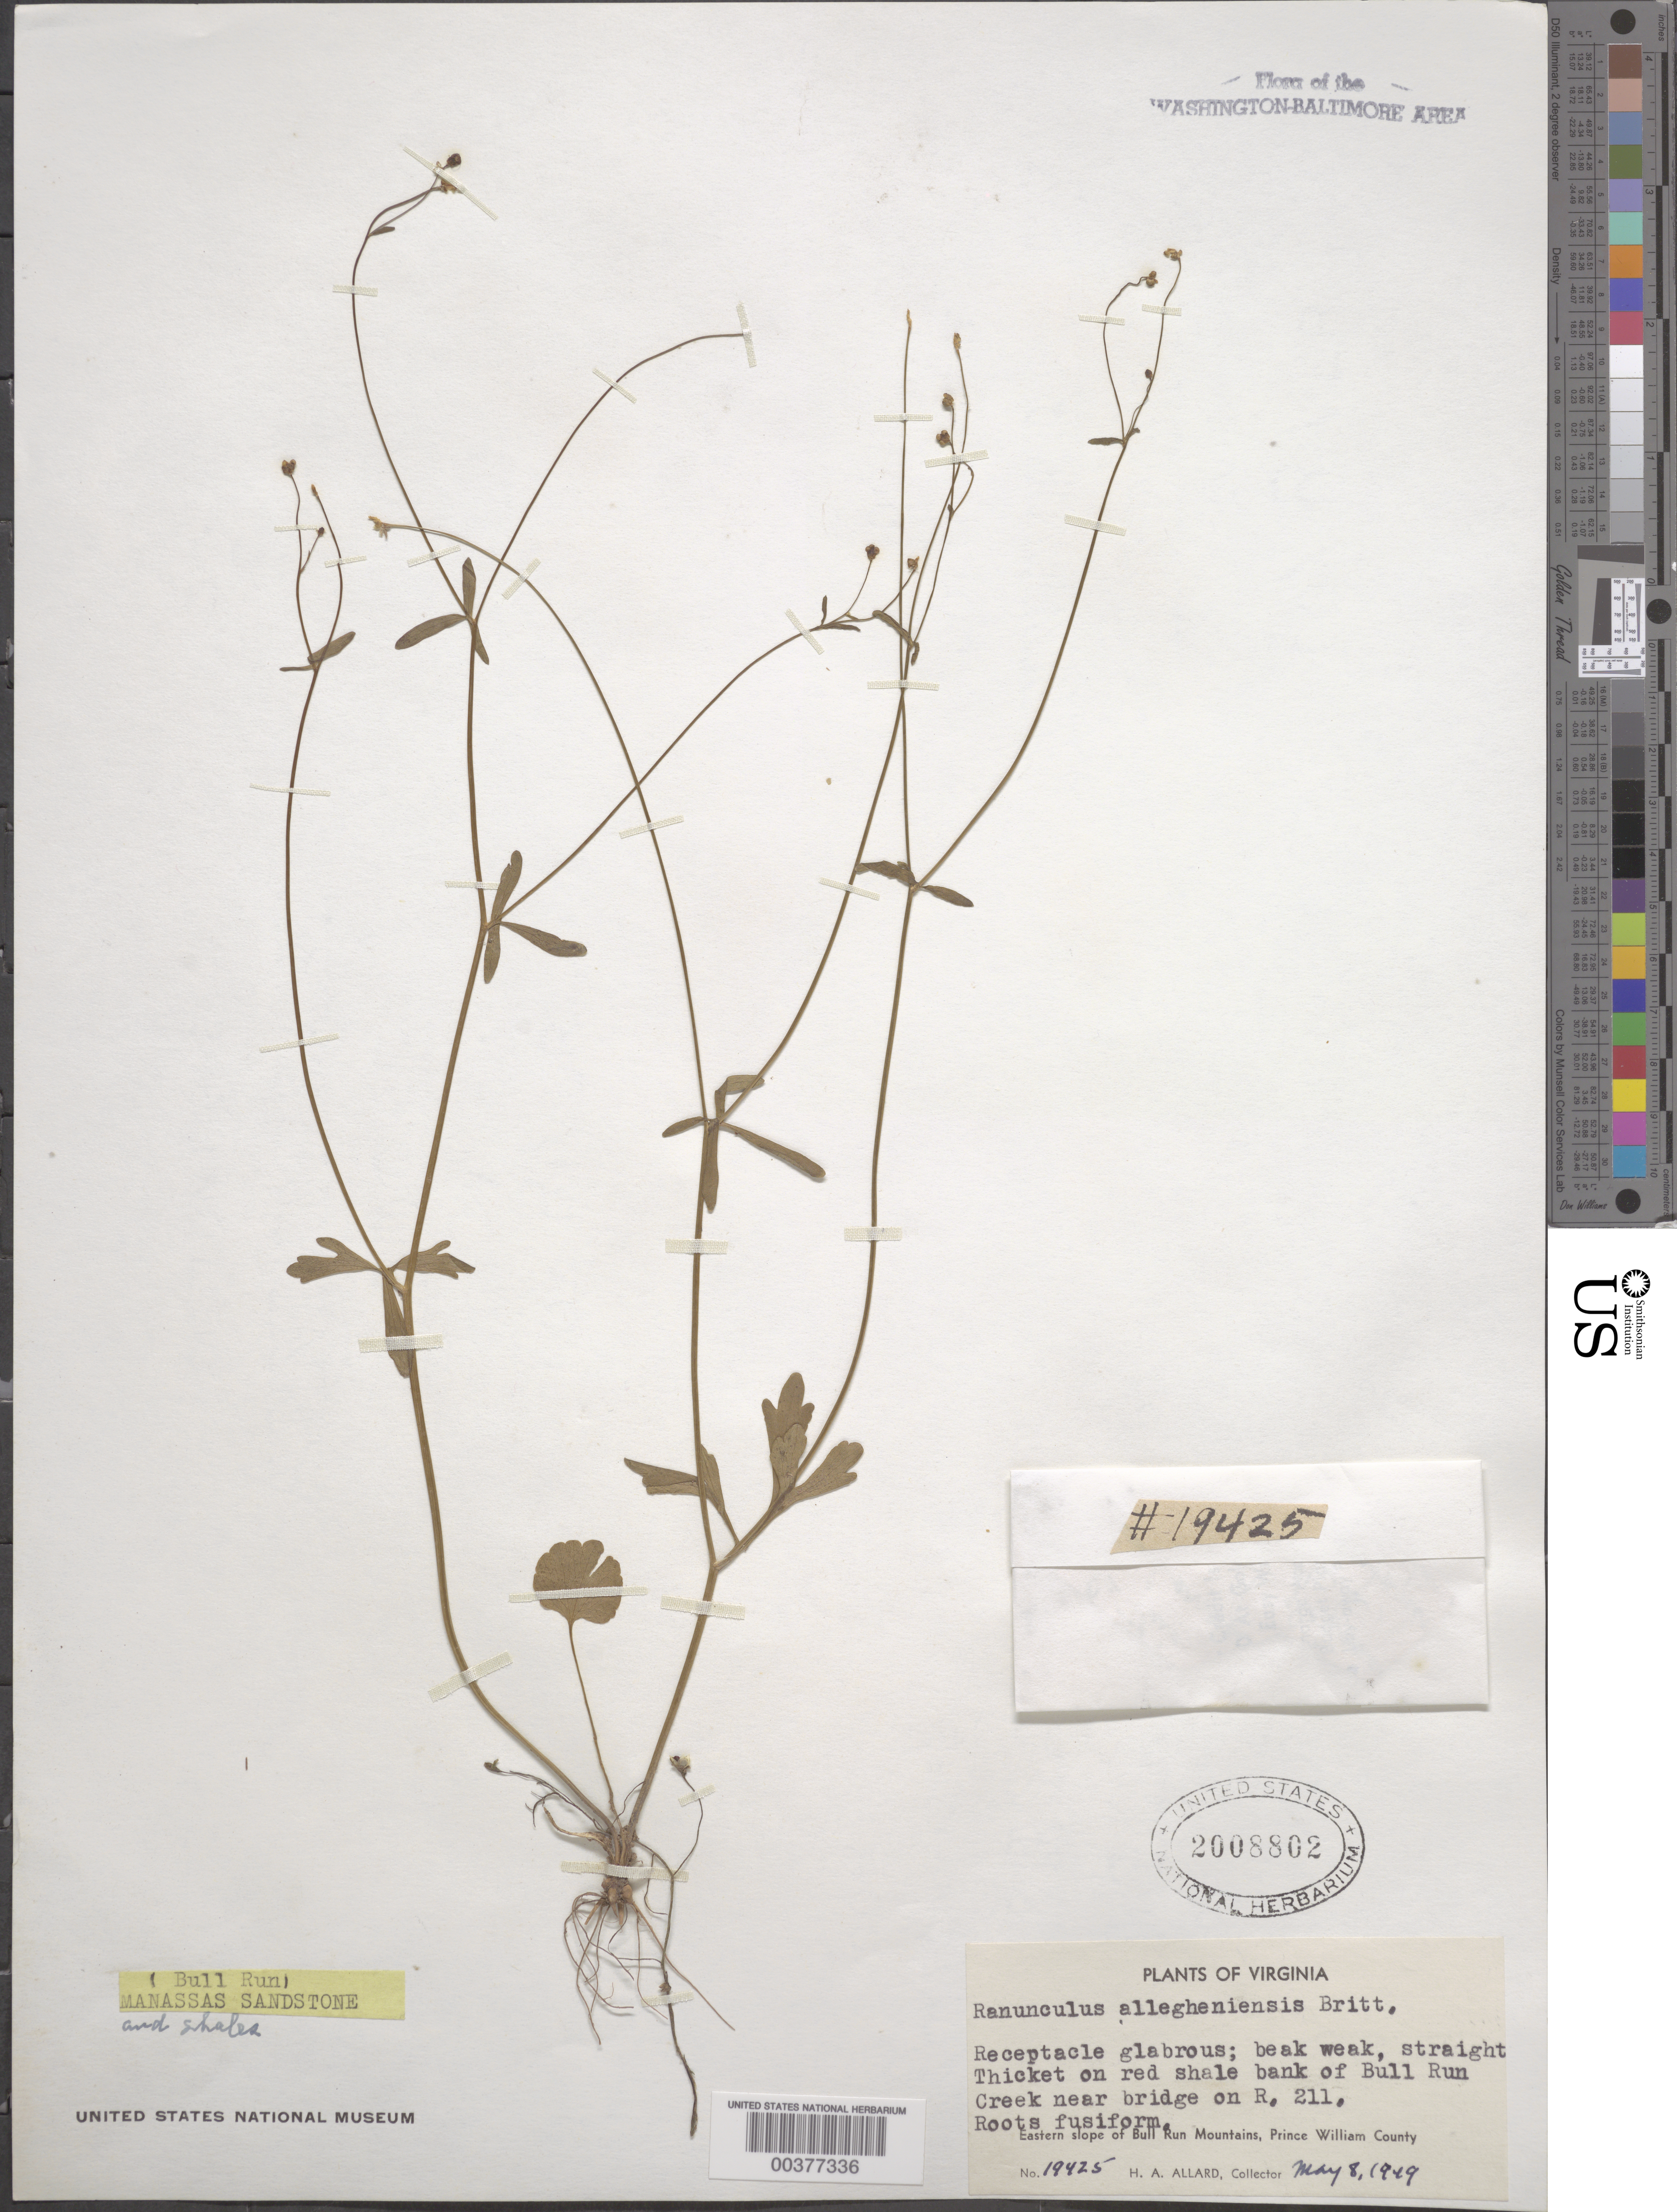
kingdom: Plantae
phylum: Tracheophyta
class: Magnoliopsida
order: Ranunculales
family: Ranunculaceae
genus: Ranunculus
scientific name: Ranunculus allegheniensis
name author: Britton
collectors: H. A. Allard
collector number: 19425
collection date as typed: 08 May 1949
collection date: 1949-05-08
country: United States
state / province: Virginia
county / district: Prince William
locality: Bull Run Creek near Bridge on Route 211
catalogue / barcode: US 2008802